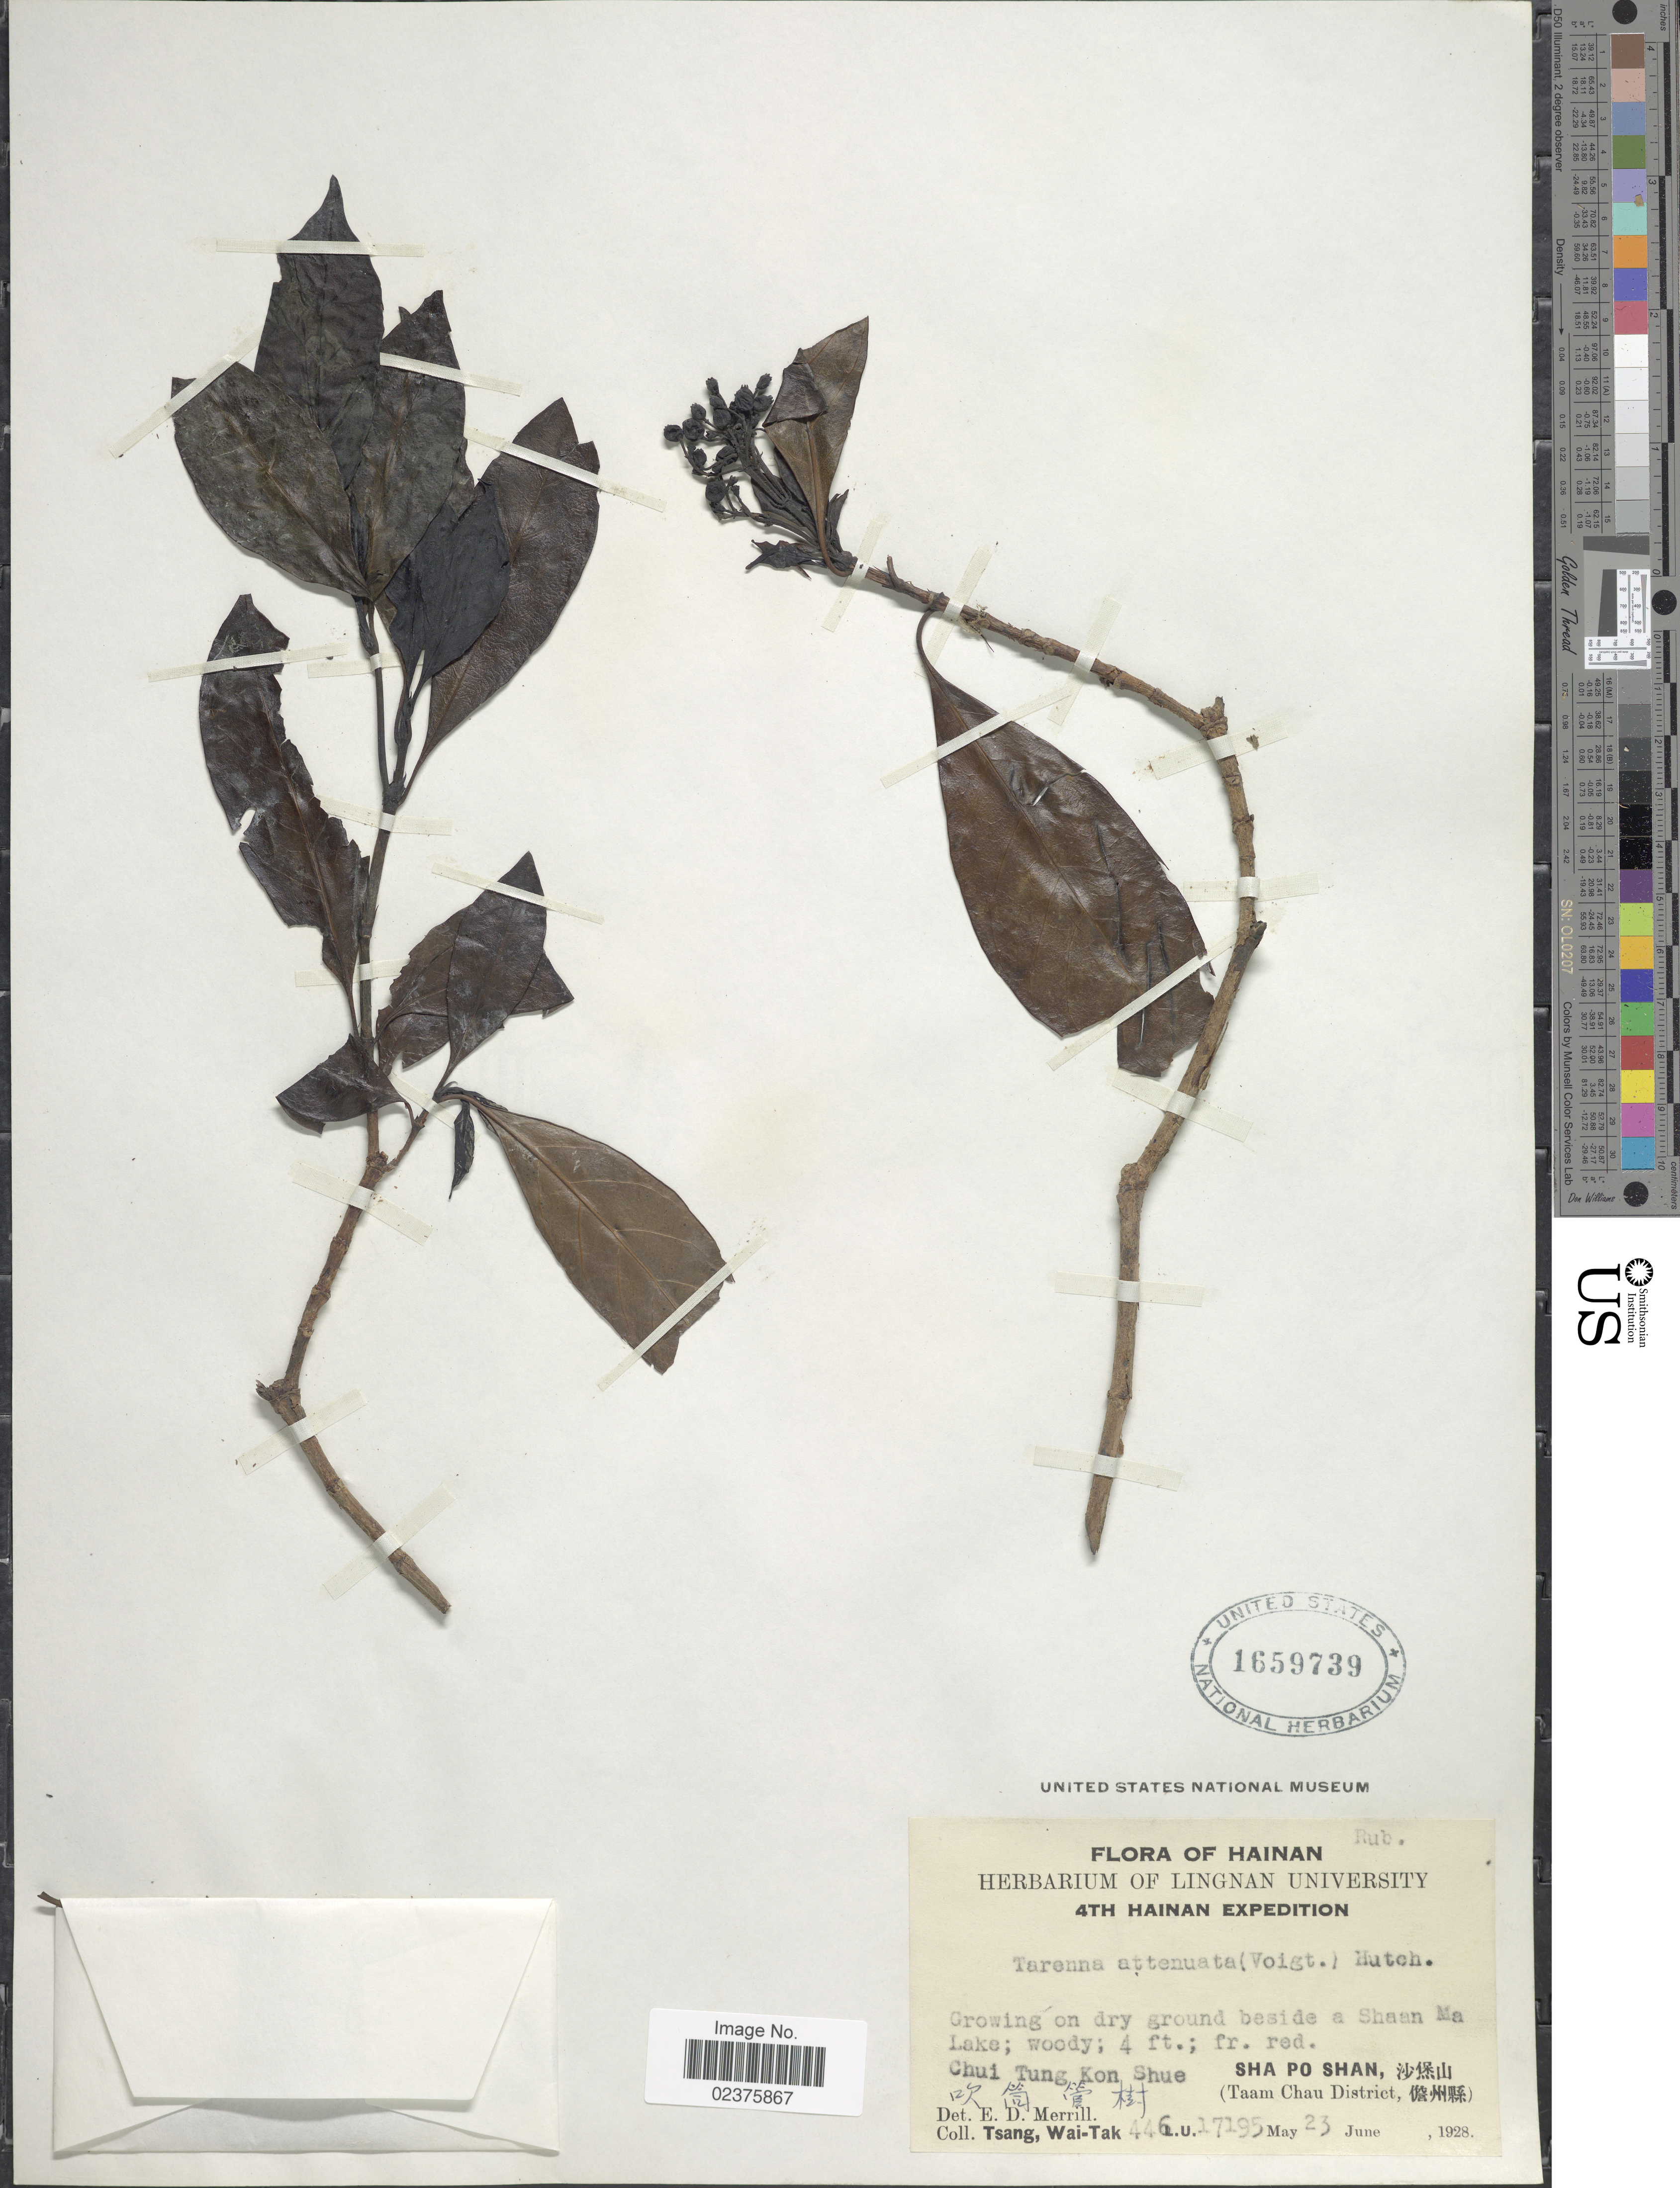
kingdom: Plantae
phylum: Tracheophyta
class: Magnoliopsida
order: Gentianales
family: Rubiaceae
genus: Tarenna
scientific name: Tarenna attenuata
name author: (Hook. f.) Hutchinson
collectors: W. T. Tsang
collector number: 446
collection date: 1928-06-23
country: China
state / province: Hainan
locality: Growing on dry ground beside a Shaan Ma Lake, Chui Tung Kon Shuem Sha Po Shan, (Taam Chau District)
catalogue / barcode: US 1659739